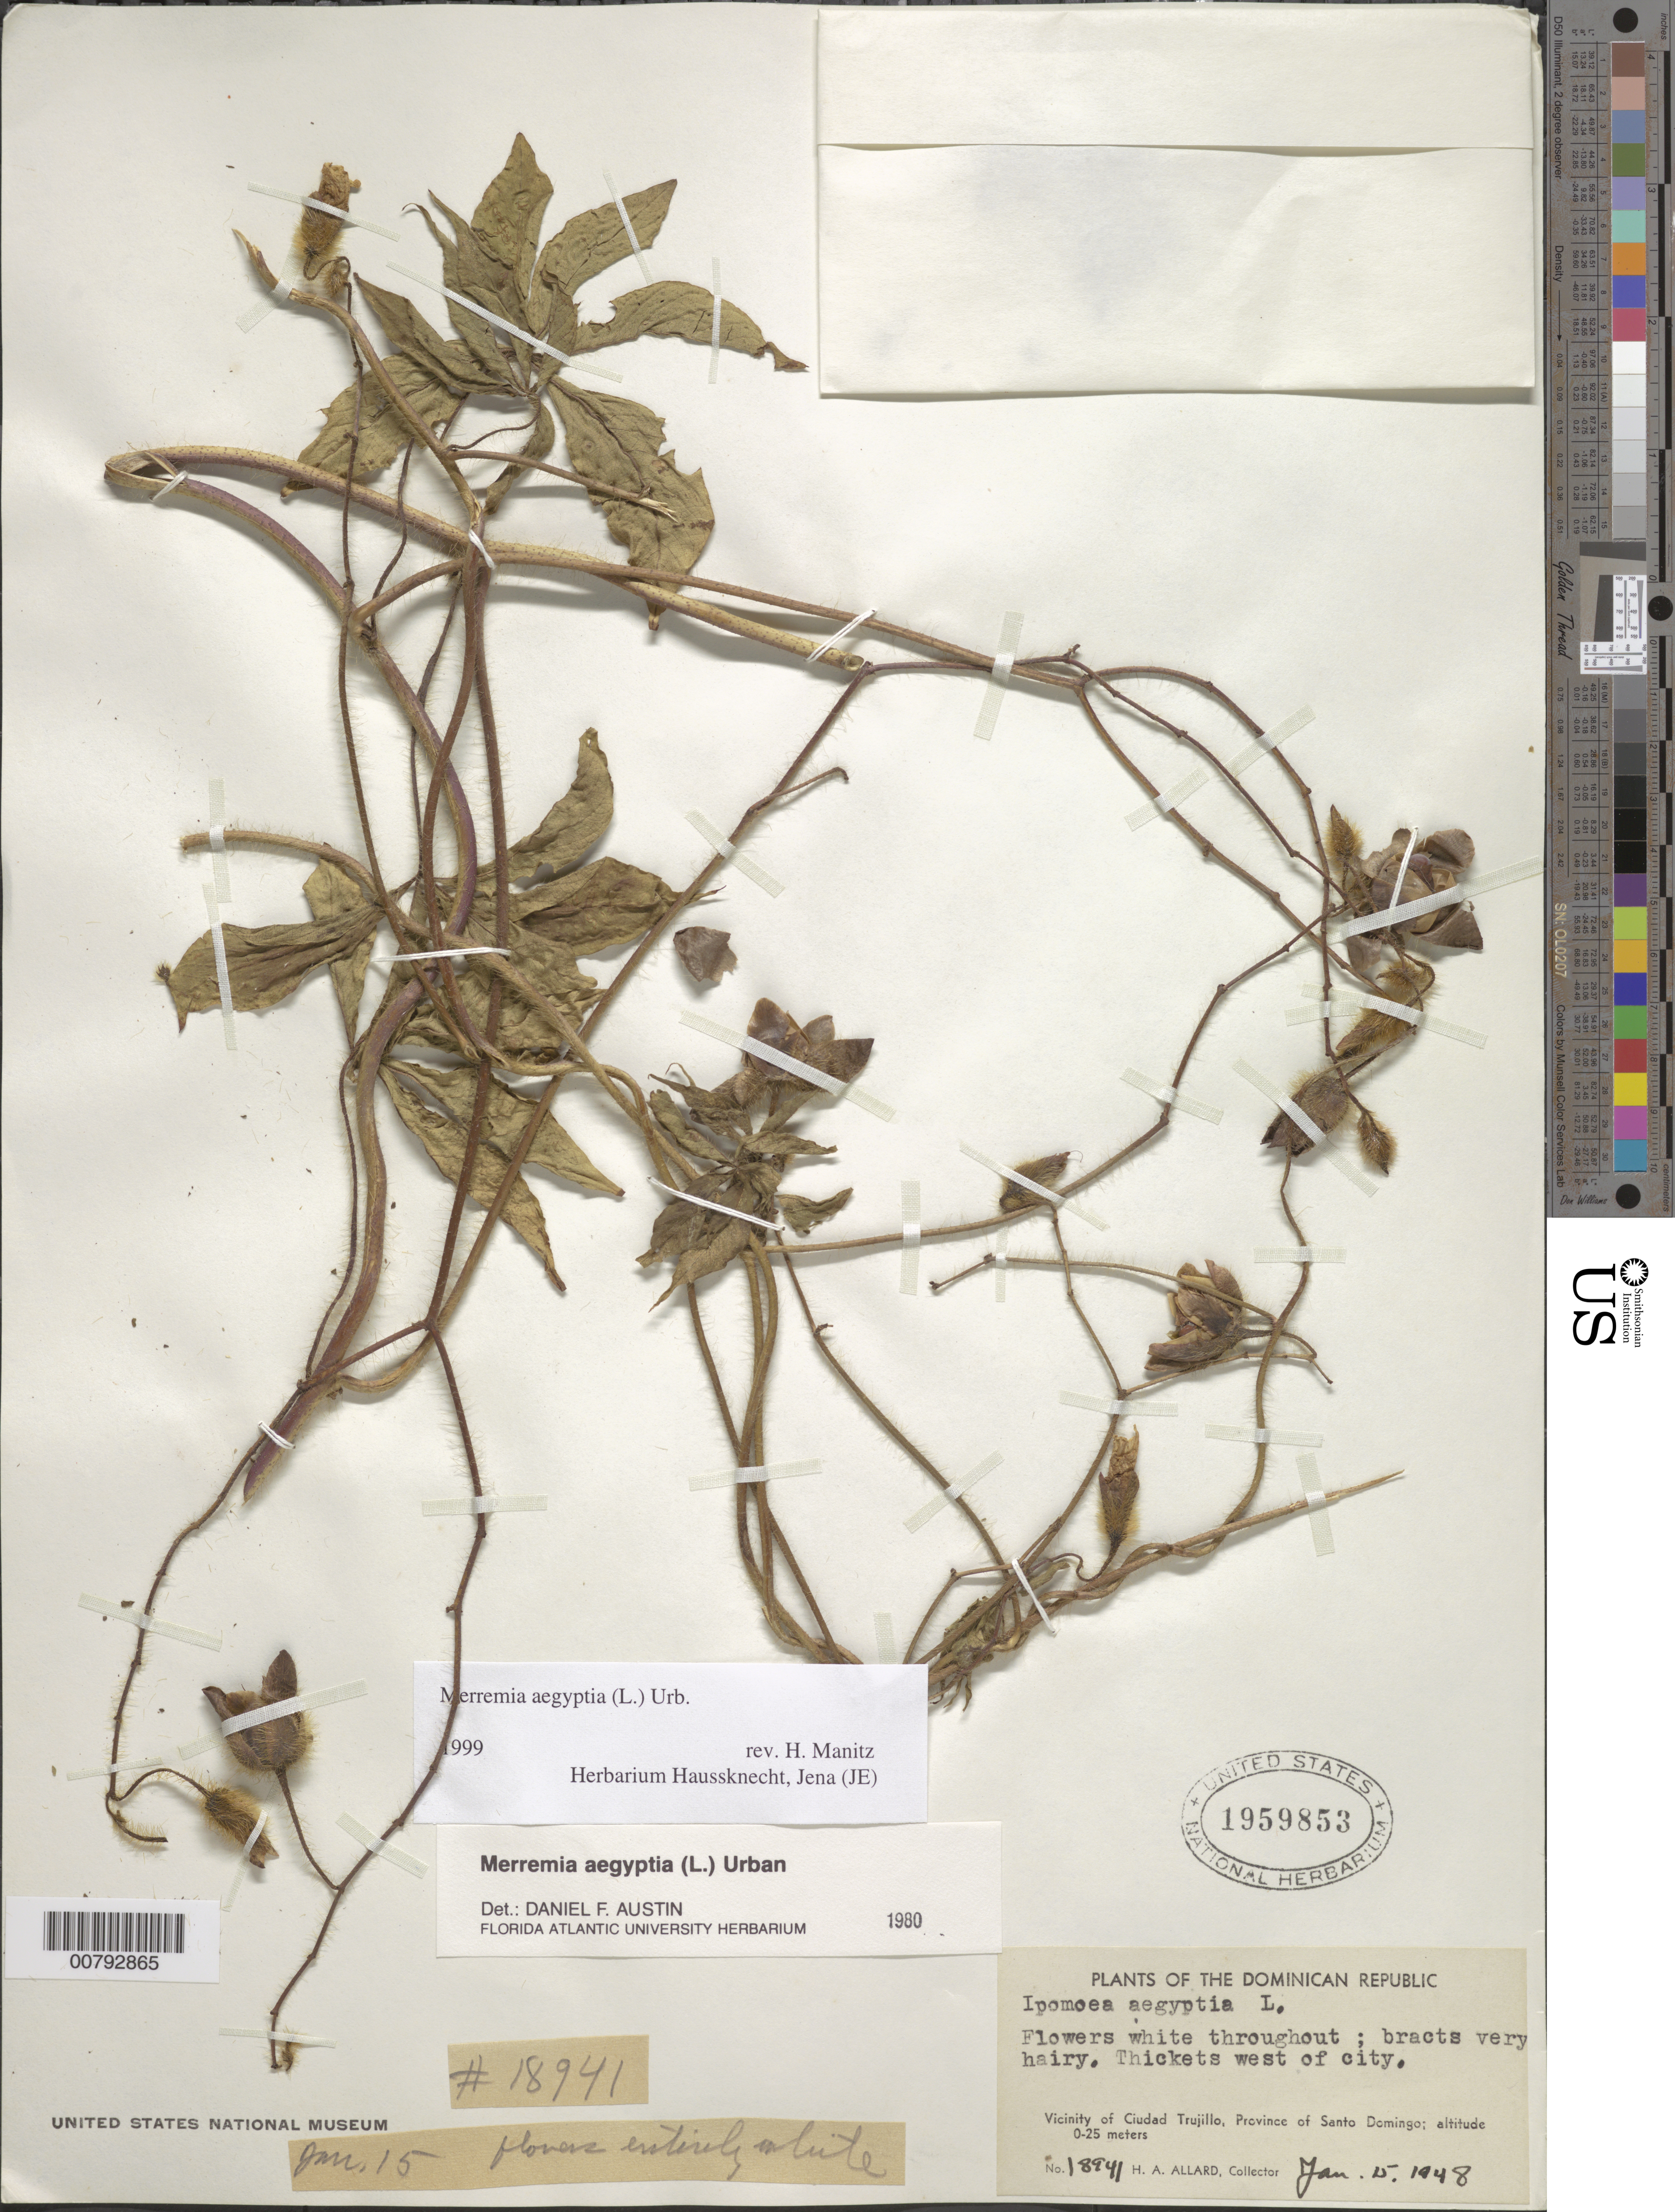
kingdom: Plantae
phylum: Tracheophyta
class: Magnoliopsida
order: Solanales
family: Convolvulaceae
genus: Distimake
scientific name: Distimake aegyptius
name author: (L.) A. R. Simões & Staples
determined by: Strong, Mark T., (BOT), Smithsonian Institution - National Museum of Natural History (UNITED STATES)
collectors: H. A. Allard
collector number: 18941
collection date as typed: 15 Jan 1948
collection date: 1948-01-15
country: Dominican Republic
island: Hispaniola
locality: Province of Santo Domingo, vicinity of Ciudad Trujillo, west of city.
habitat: Thickets.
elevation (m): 0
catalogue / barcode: US 1959853